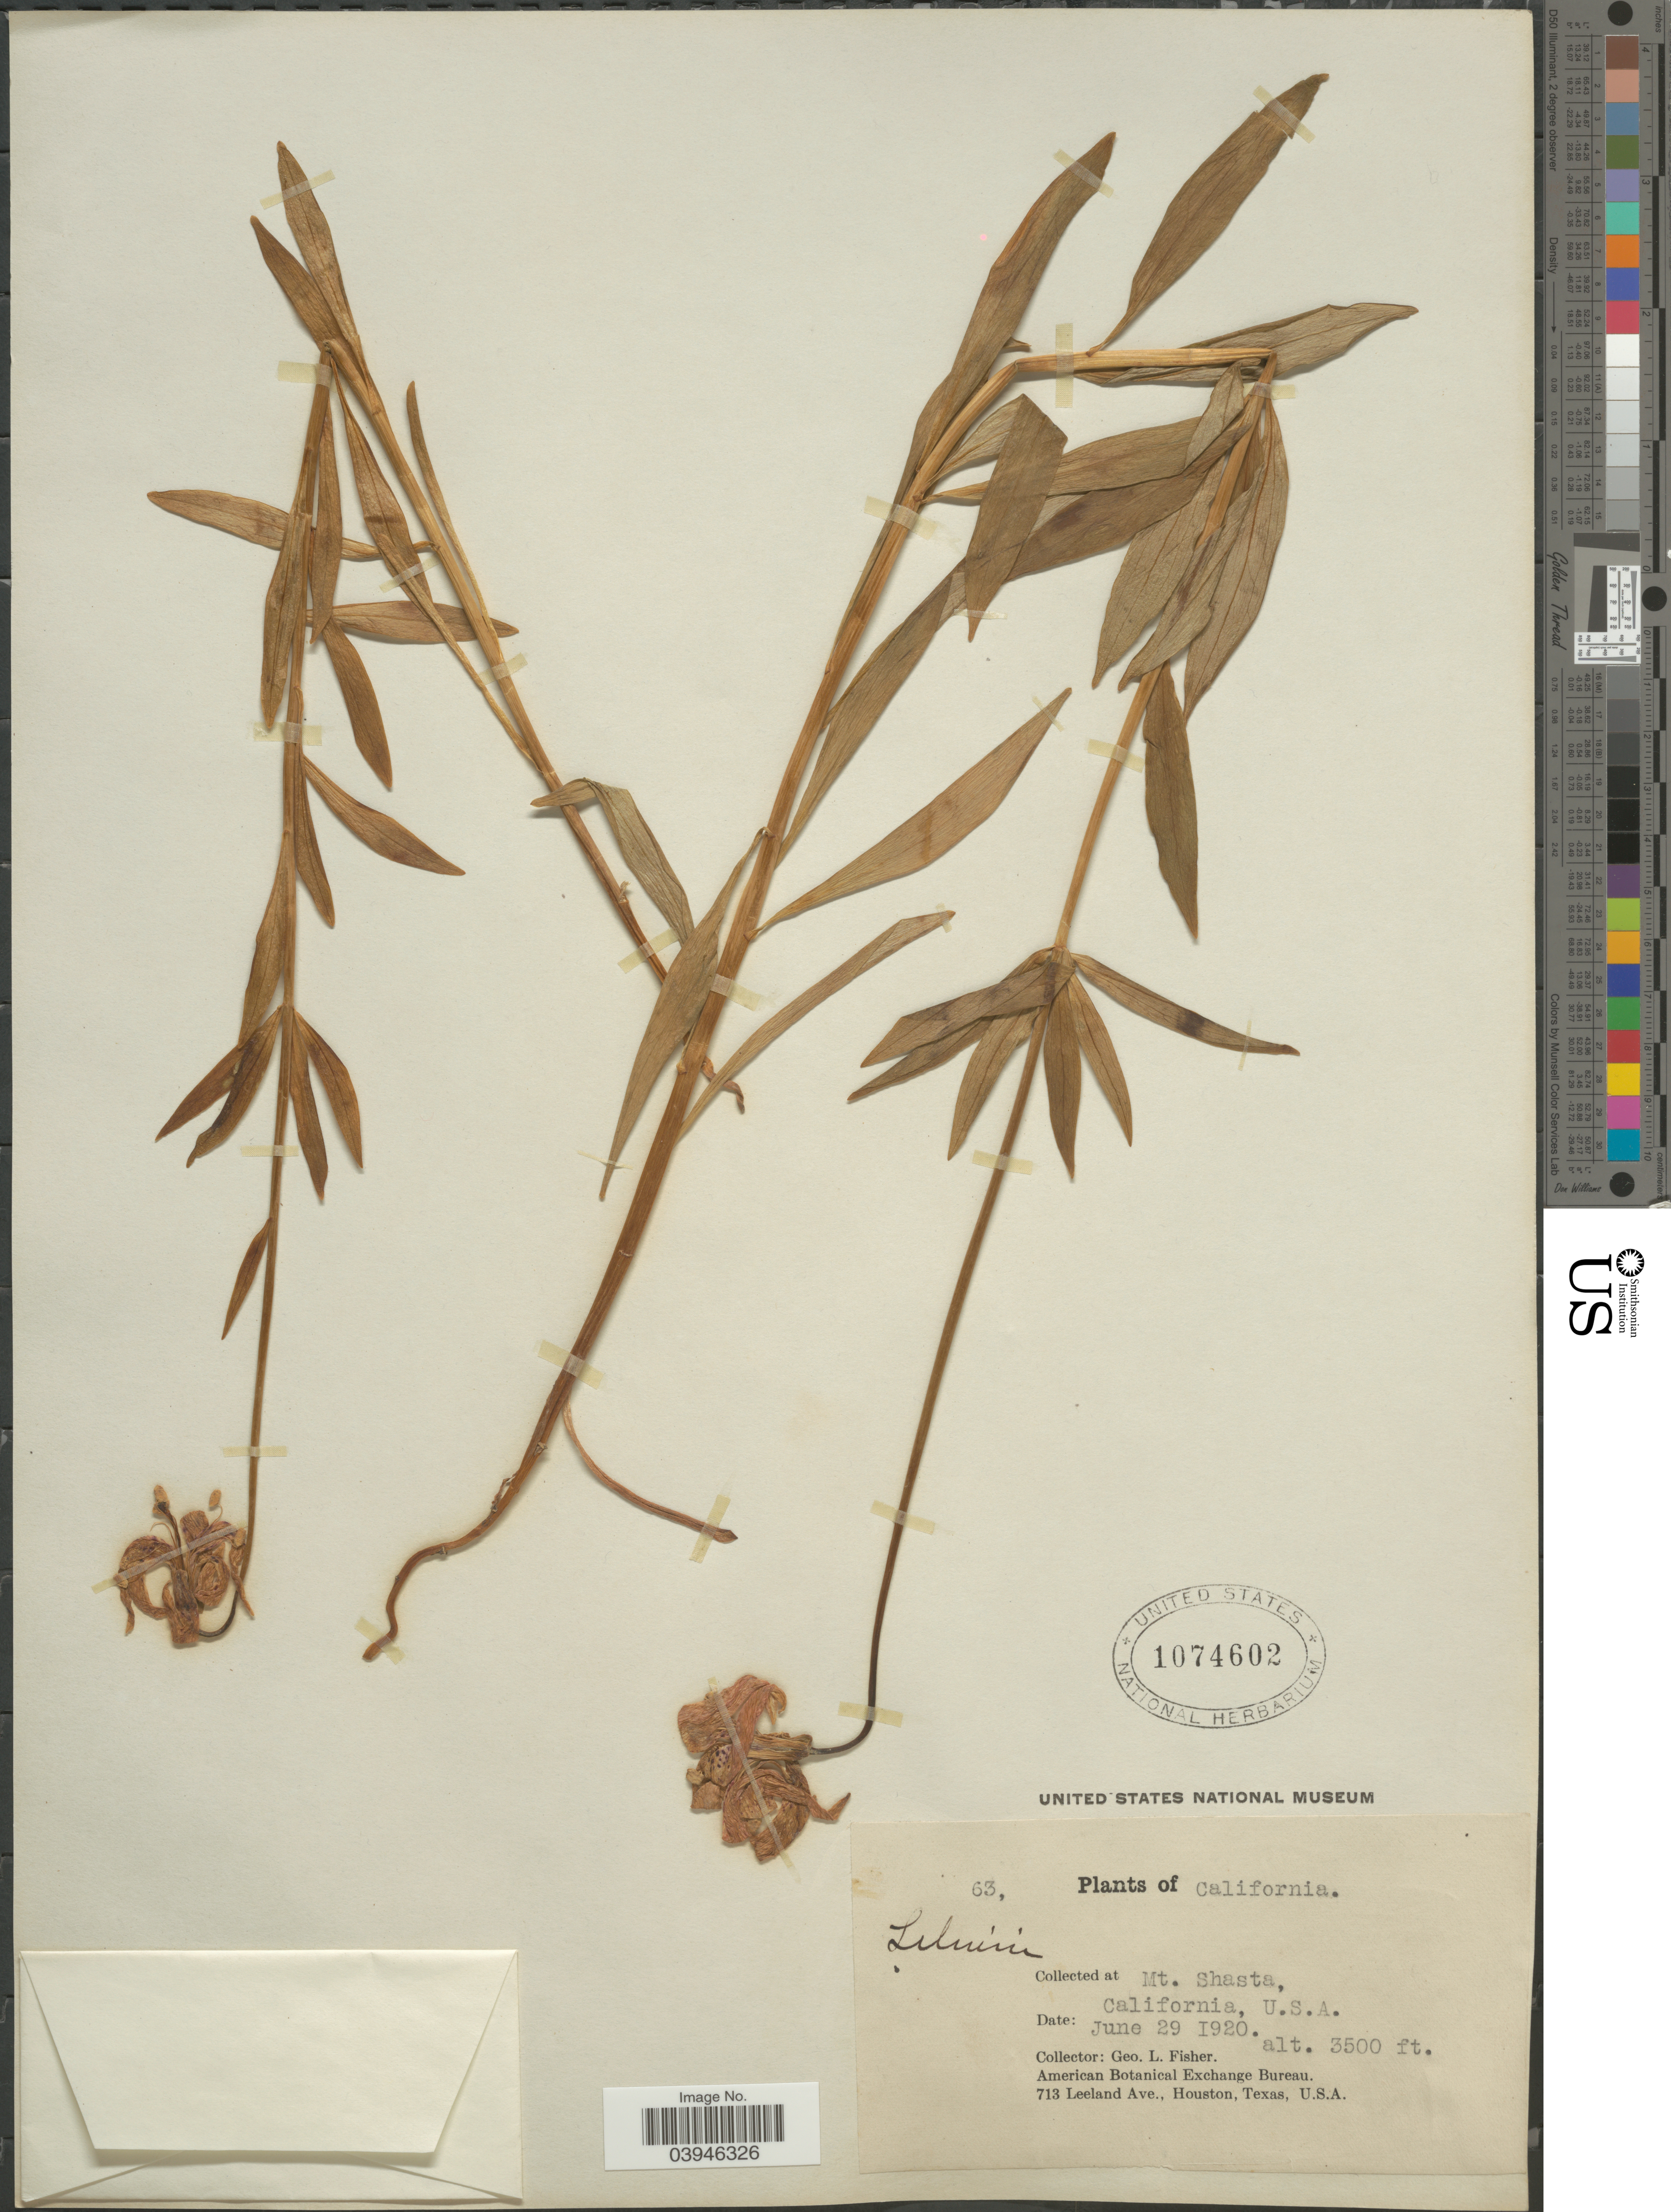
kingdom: Plantae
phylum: Tracheophyta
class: Liliopsida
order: Liliales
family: Liliaceae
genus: Lilium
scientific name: Lilium sp.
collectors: G. L. Fisher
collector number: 63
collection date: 1920-06-29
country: United States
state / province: California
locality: Mt. Shasta.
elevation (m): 1067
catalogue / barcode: US 1074602